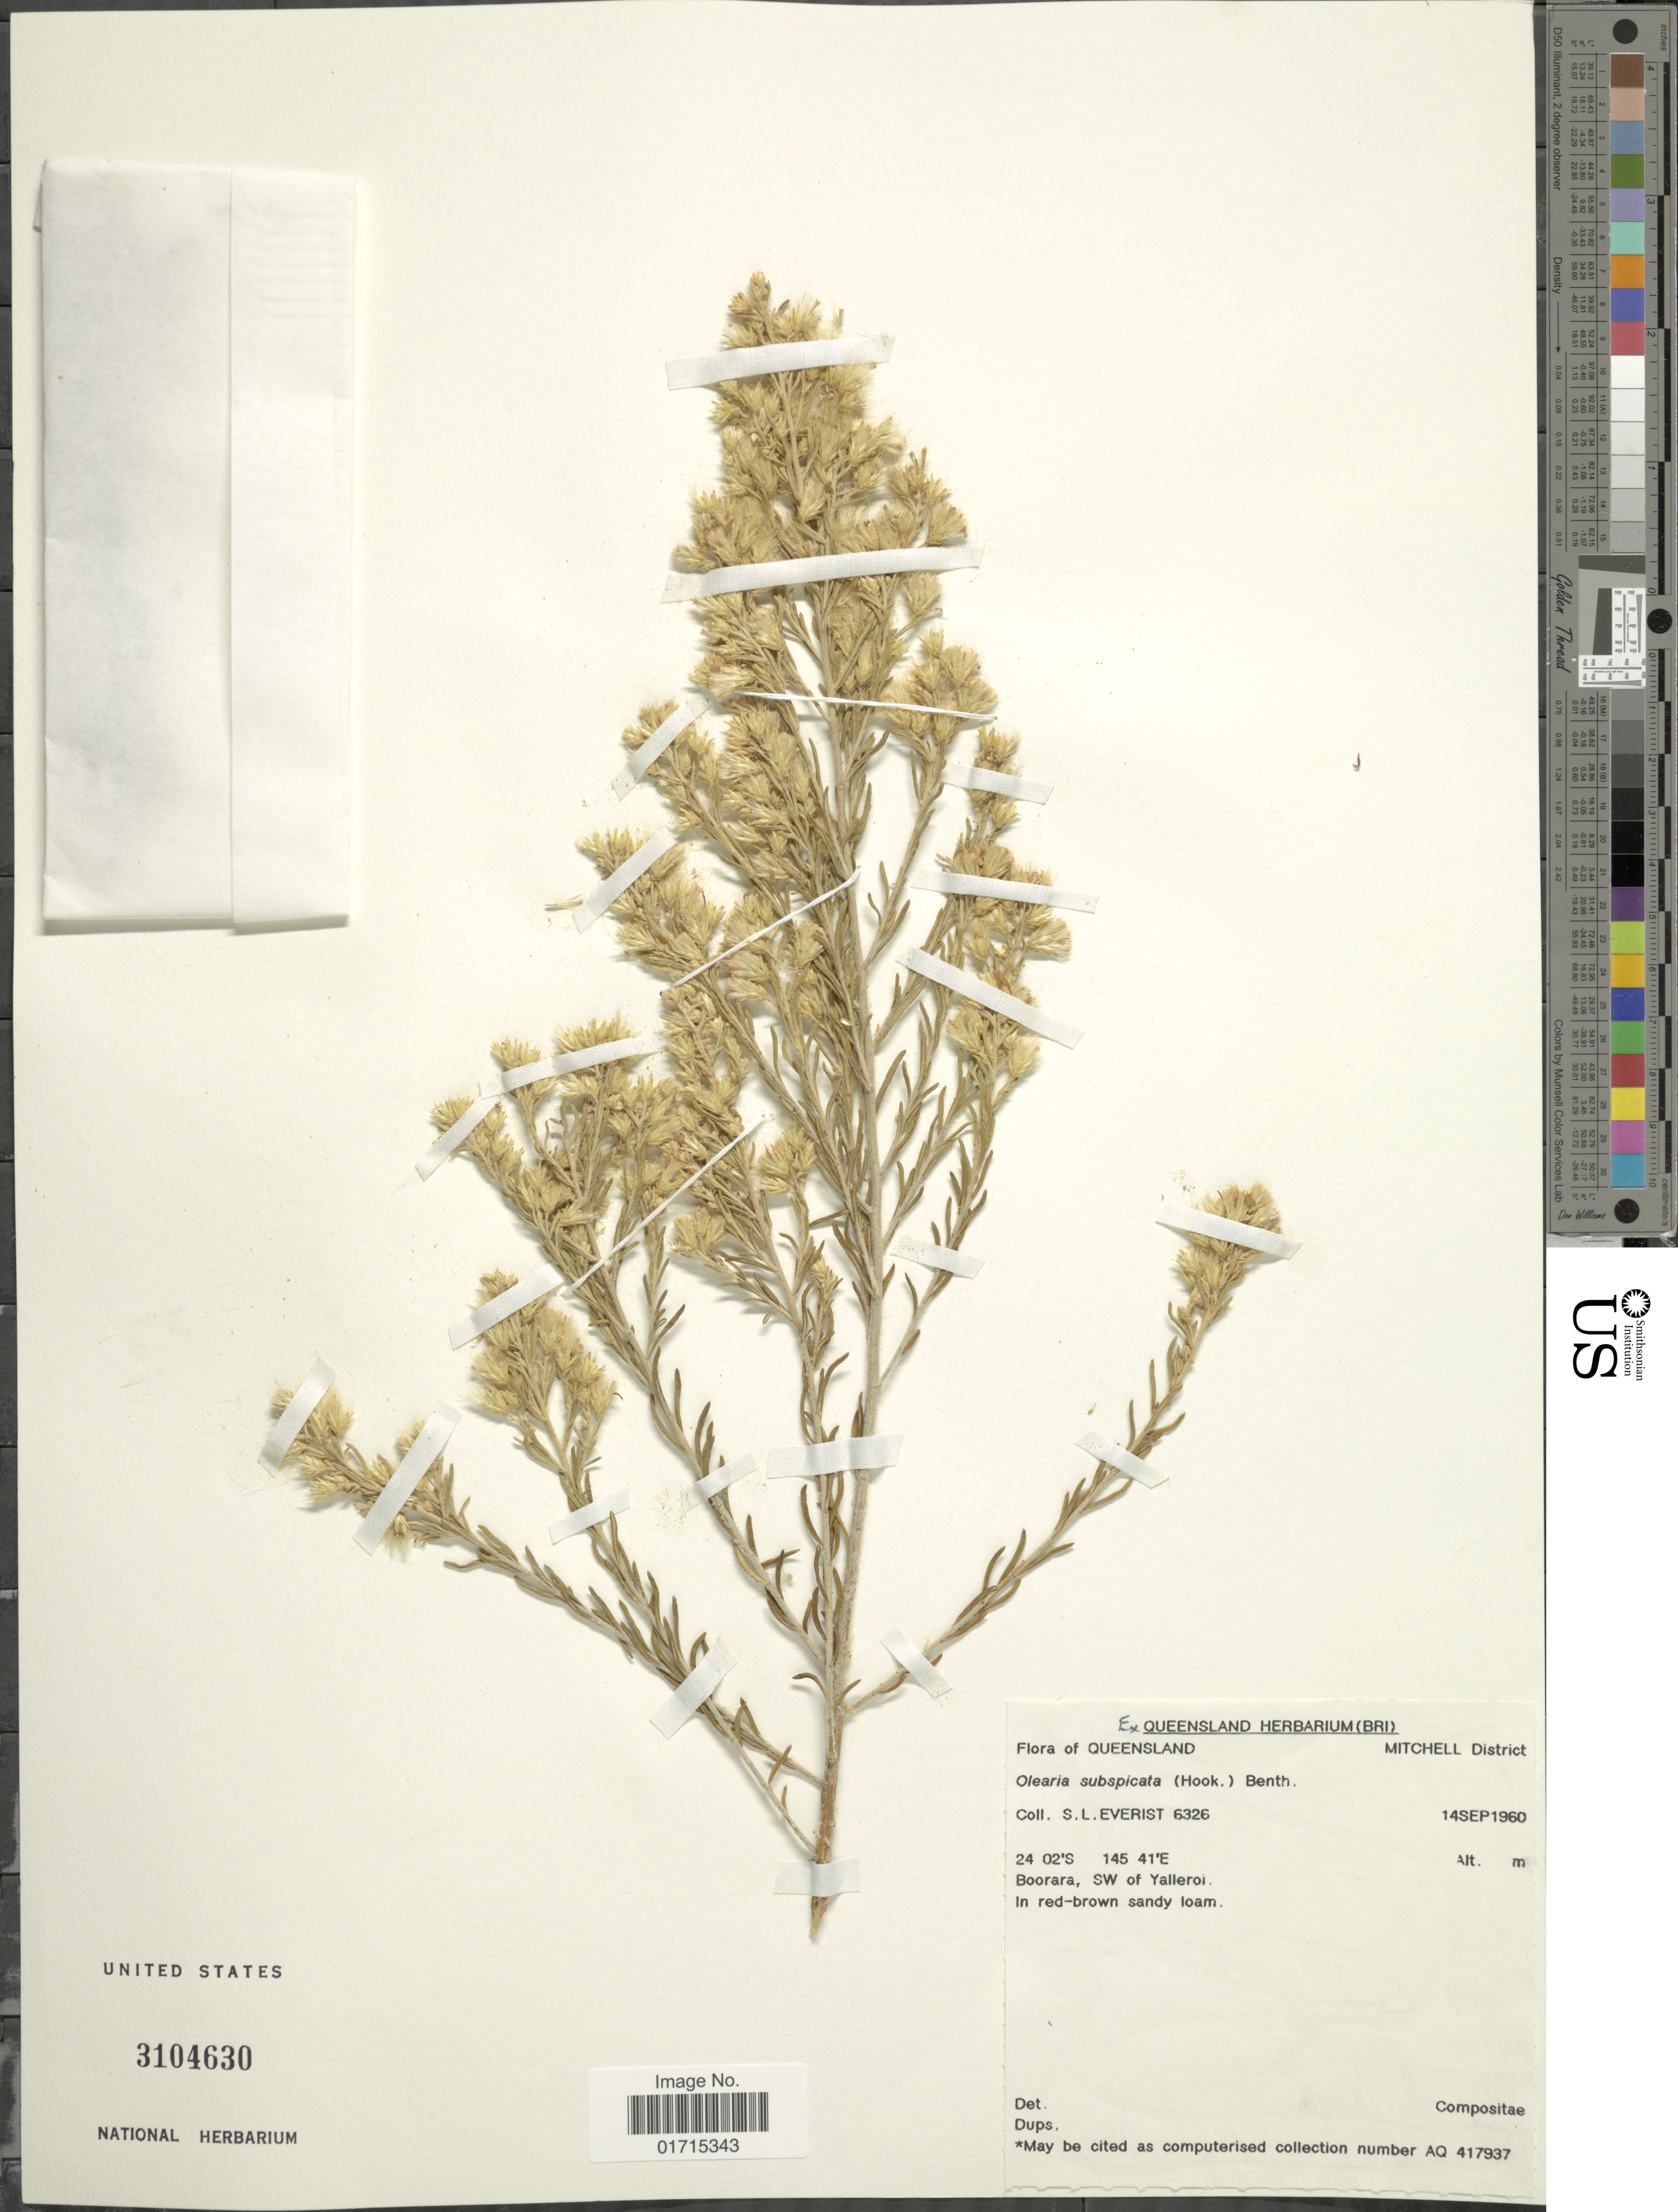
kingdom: Plantae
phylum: Tracheophyta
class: Magnoliopsida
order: Asterales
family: Asteraceae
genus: Olearia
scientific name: Olearia subspicata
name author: (Hook.) Benth.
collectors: S. Everist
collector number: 6326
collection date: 1960-09-14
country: Australia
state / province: Queensland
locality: Queensland. Mitchell District. Boorara, SW of Yallerpoi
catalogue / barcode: US 3104630